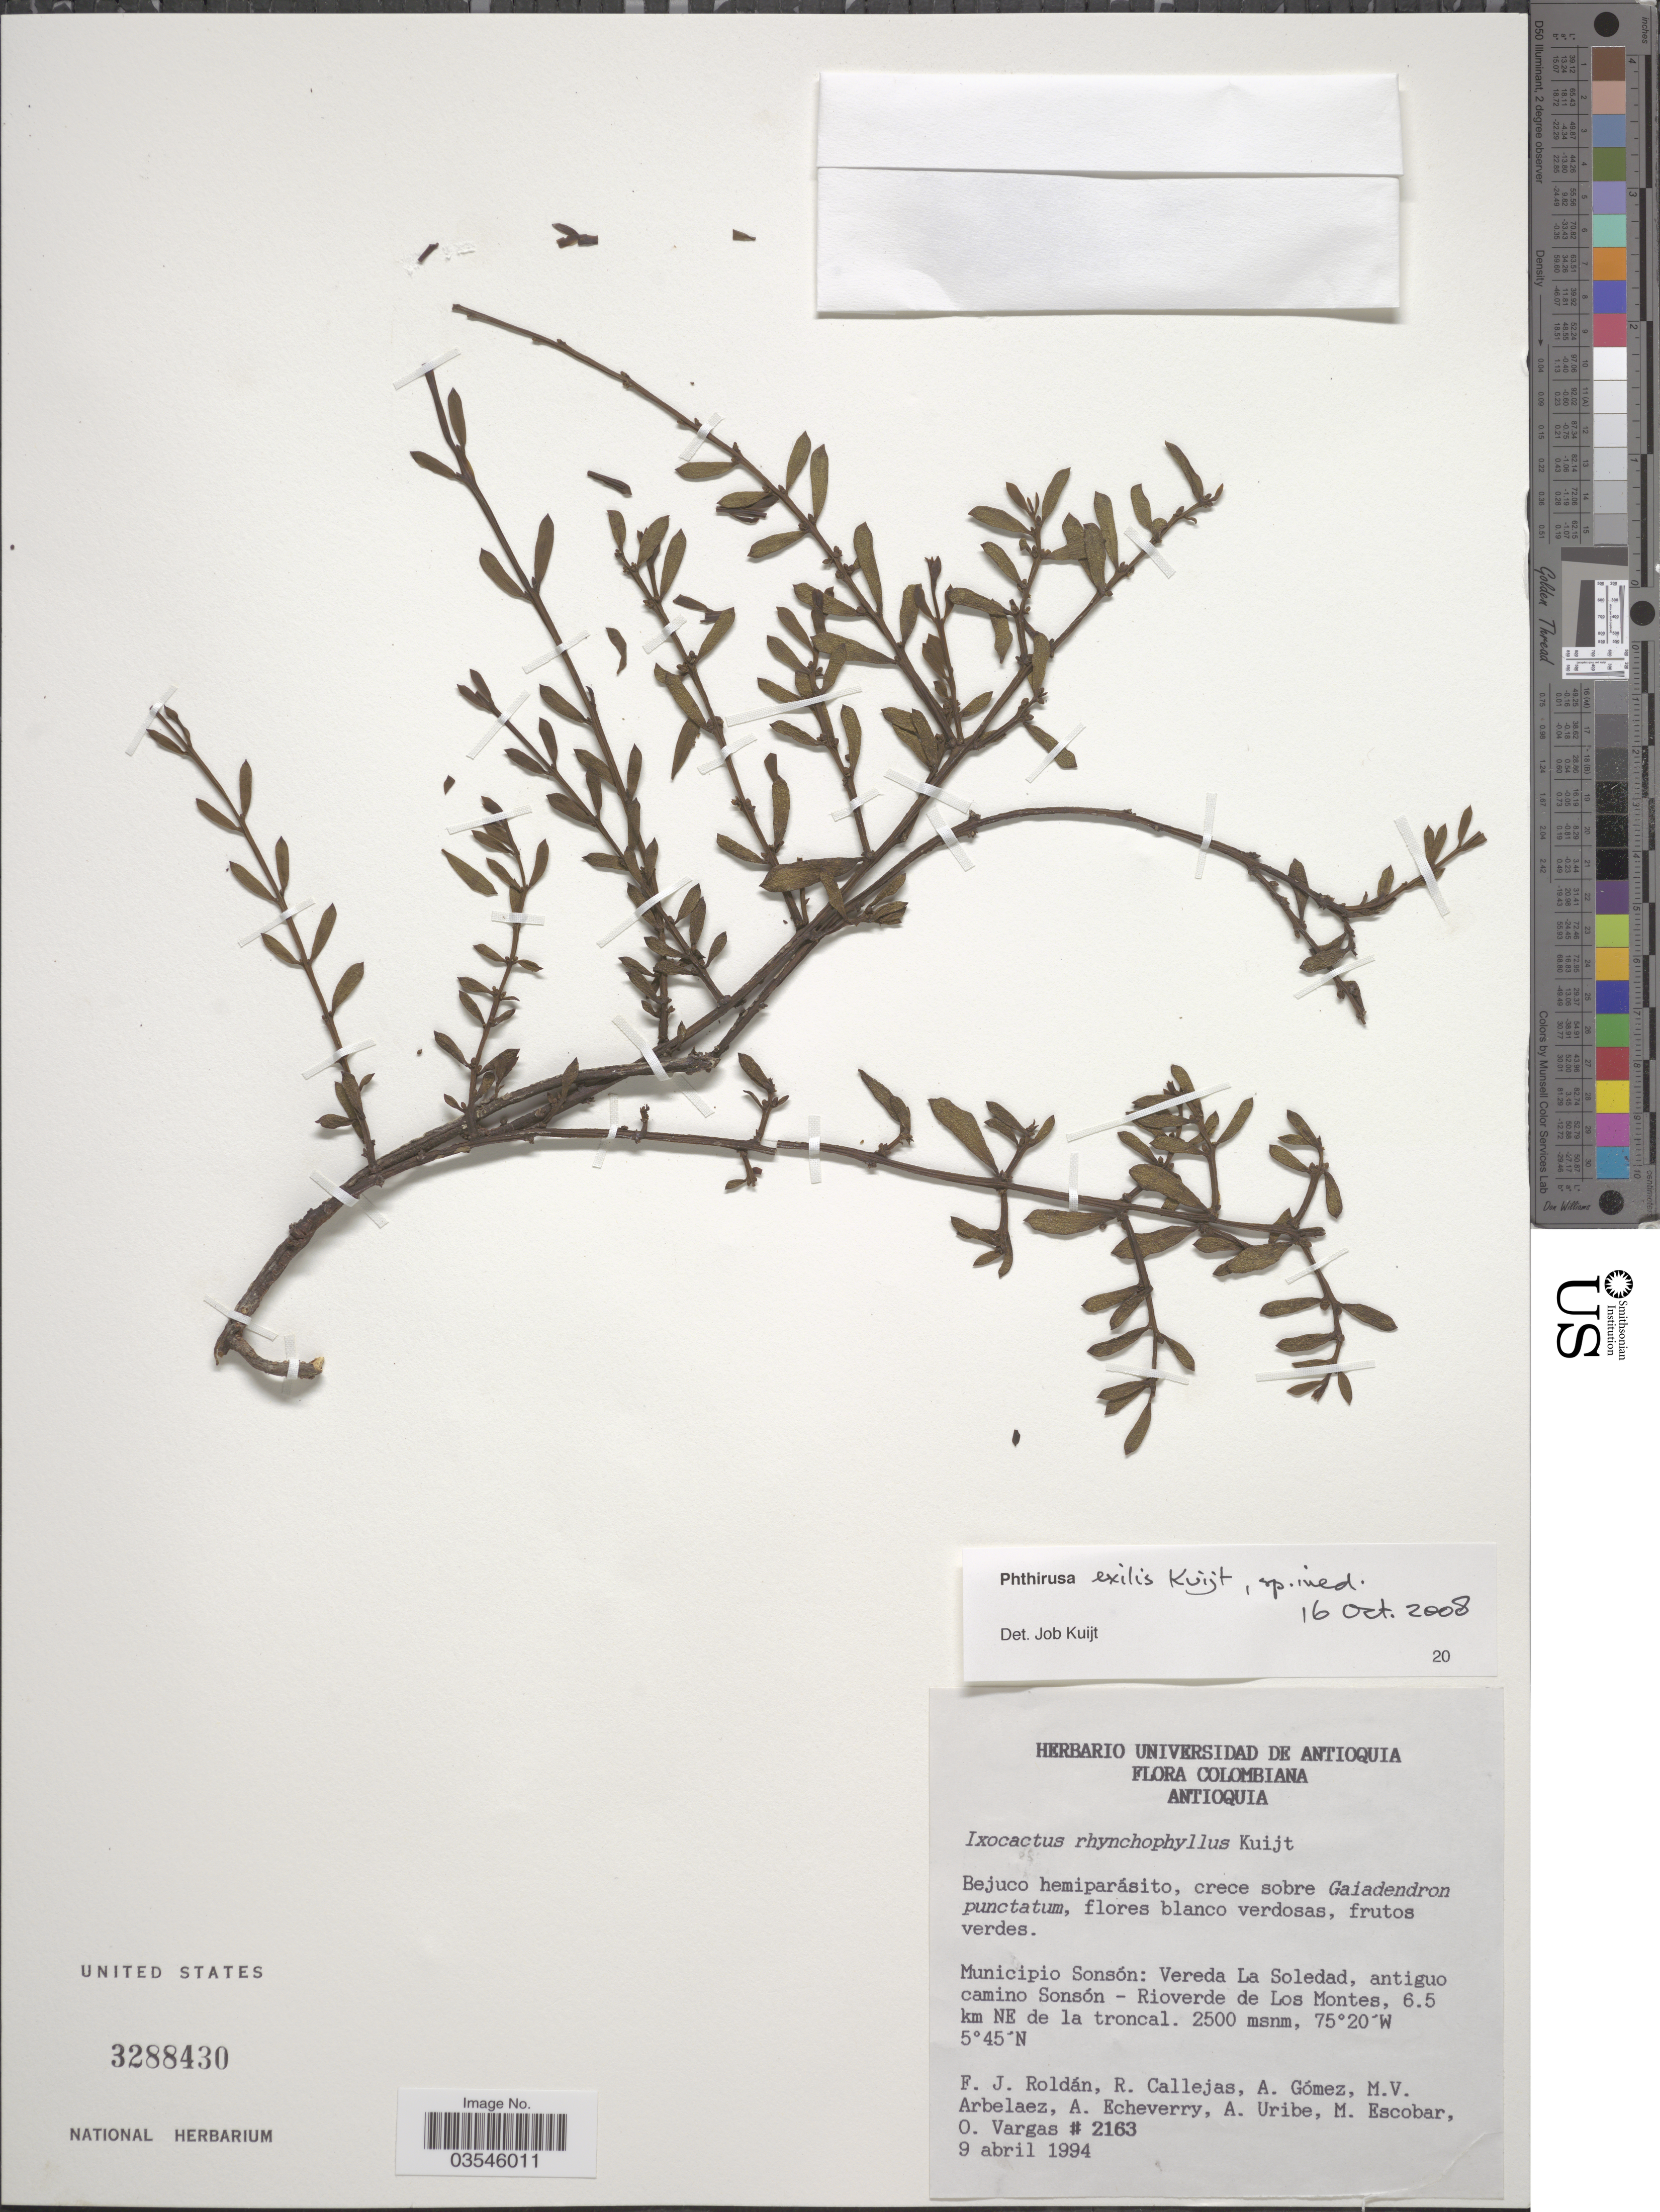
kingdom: Plantae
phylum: Tracheophyta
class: Magnoliopsida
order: Santalales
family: Loranthaceae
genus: Phthirusa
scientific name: Phthirusa exilis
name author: Kuijt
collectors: F. J. Roldán, R. Callejas, A. Gómez, M. Arbelaez & et al.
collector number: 2163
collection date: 1994-04-09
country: Colombia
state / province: Antioquia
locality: Municipio Sonsón: Vereda La Soledad, antiguo camino Sonsón - Rioverde de Los Montes, 6.5 km NE de la troncal.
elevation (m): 2500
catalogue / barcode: US 3288430